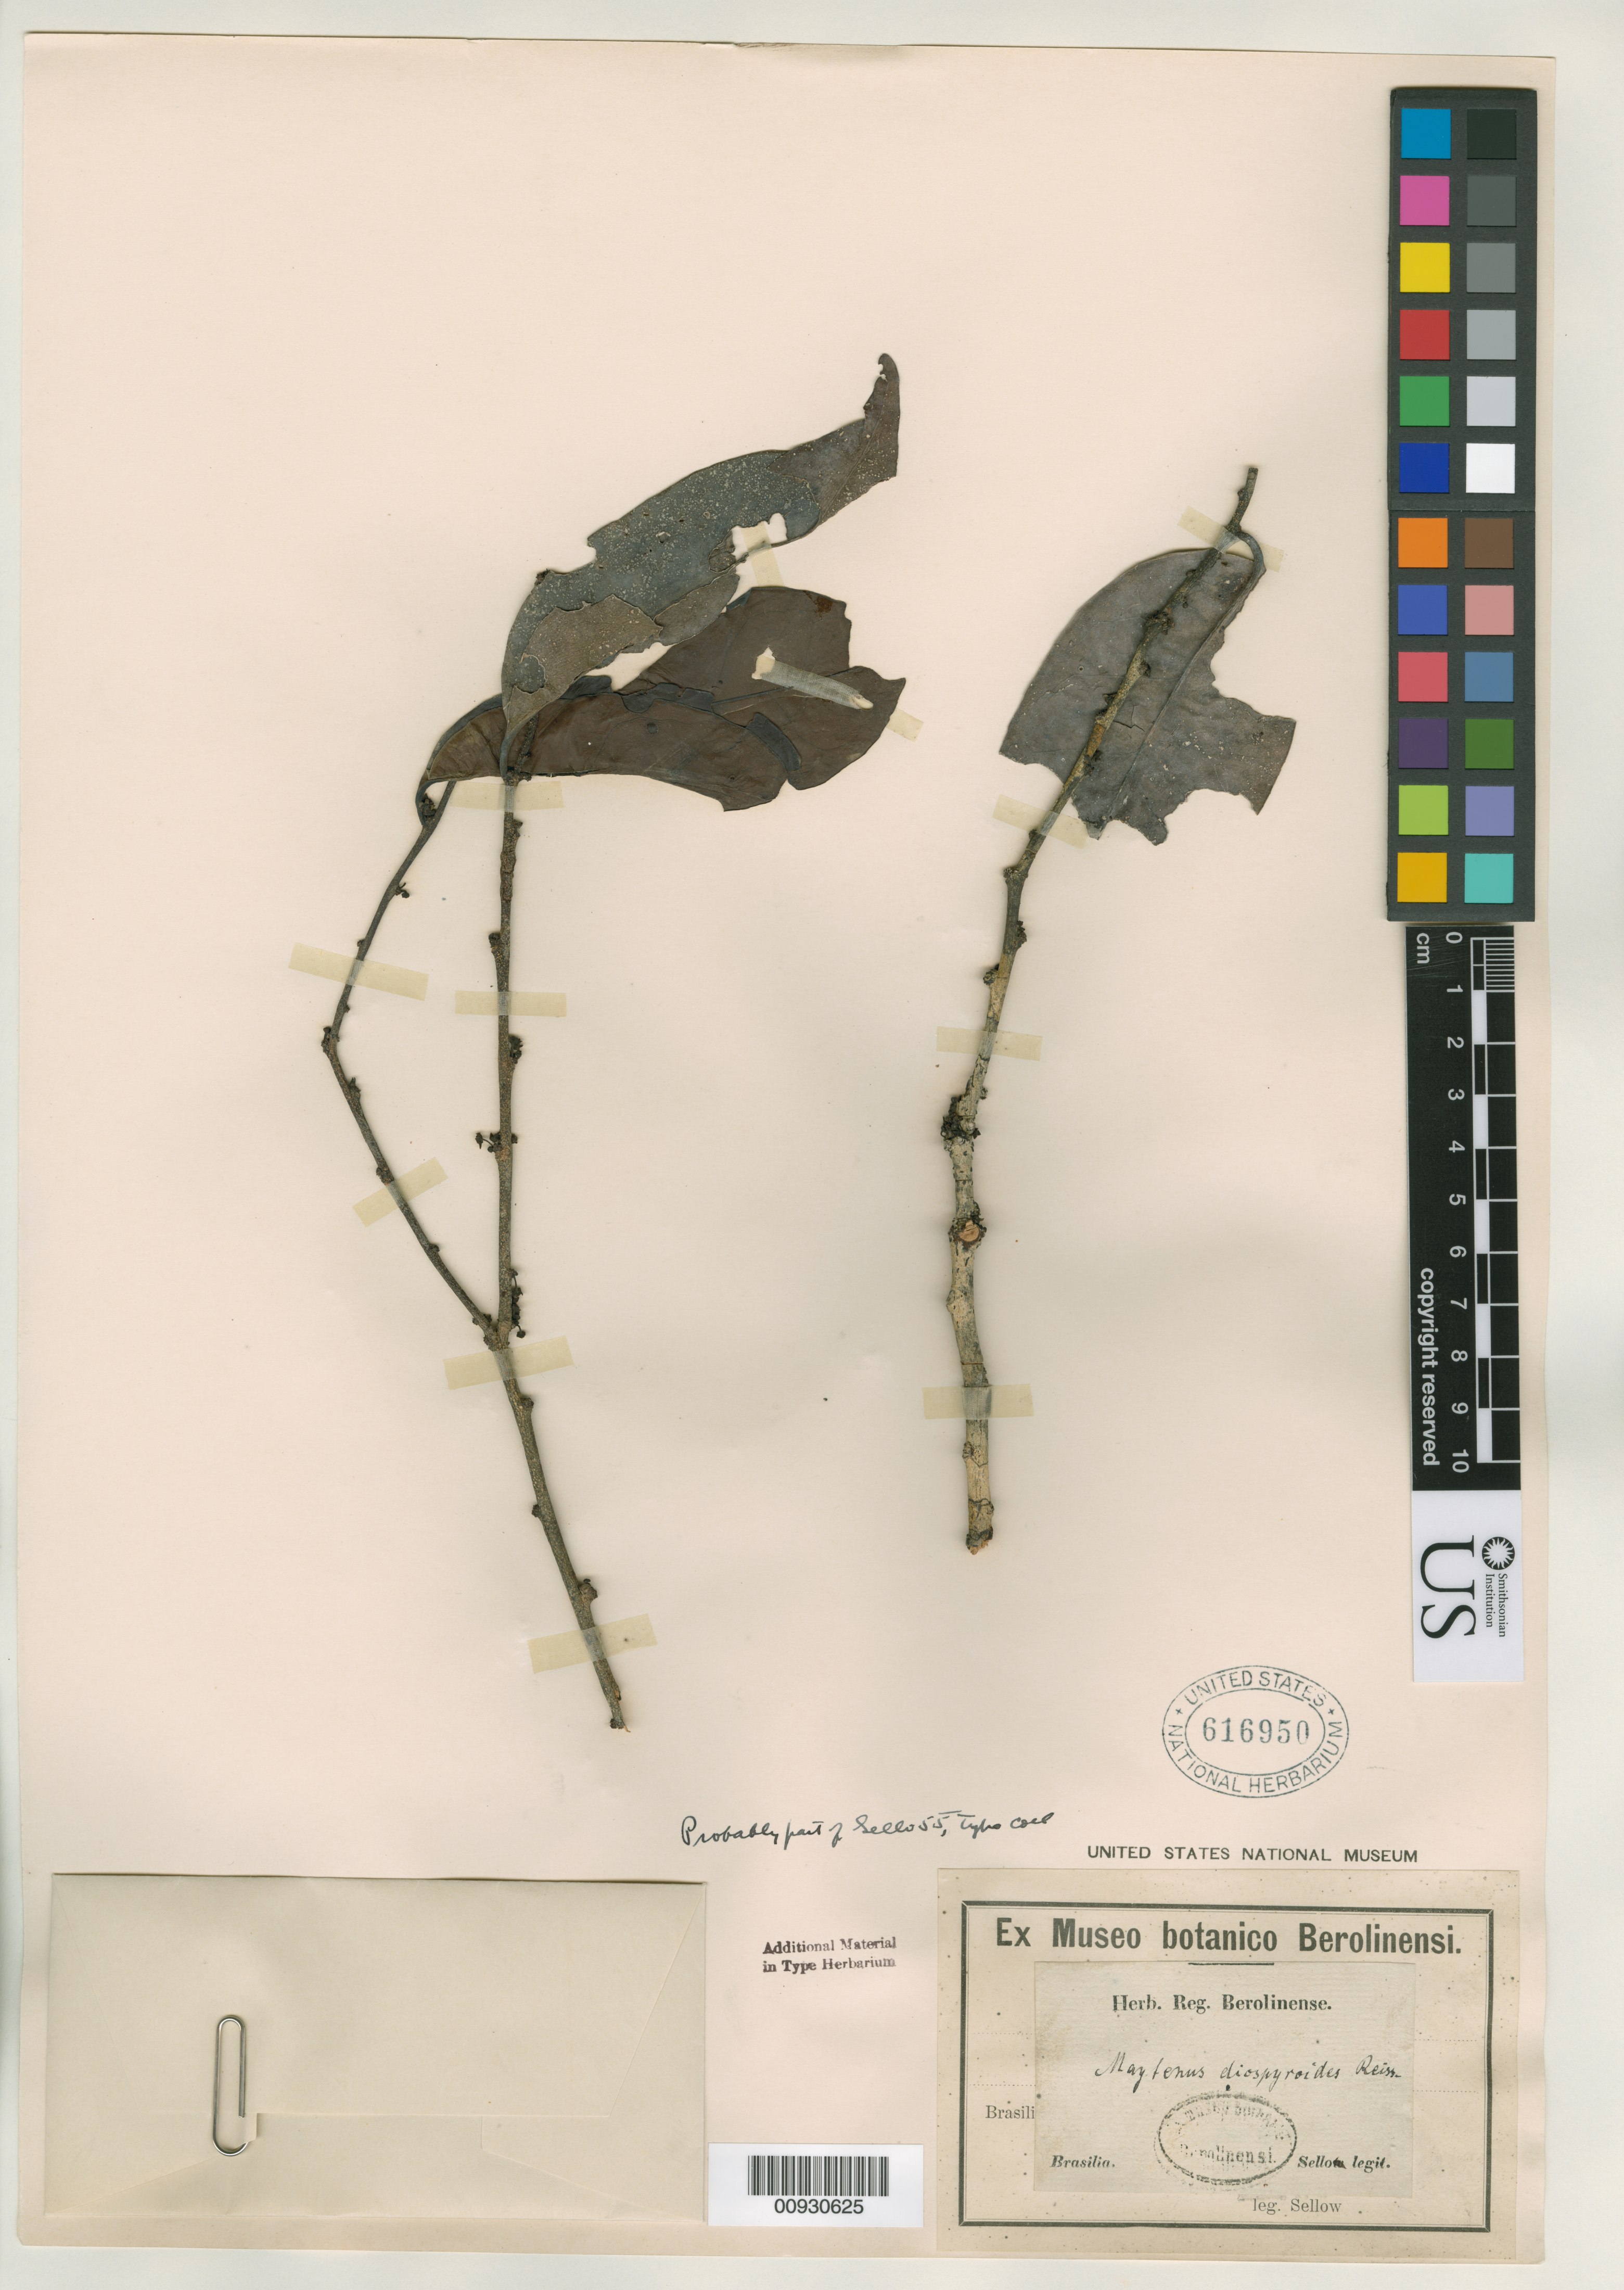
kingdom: Plantae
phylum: Tracheophyta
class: Magnoliopsida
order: Celastrales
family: Celastraceae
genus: Maytenus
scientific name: Maytenus diospyroides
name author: Reissek in Mart.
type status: Possible Type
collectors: F. Sellow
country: Brazil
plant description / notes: Annotated, "Probably part of Sello 55, type coll."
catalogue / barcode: US 616950